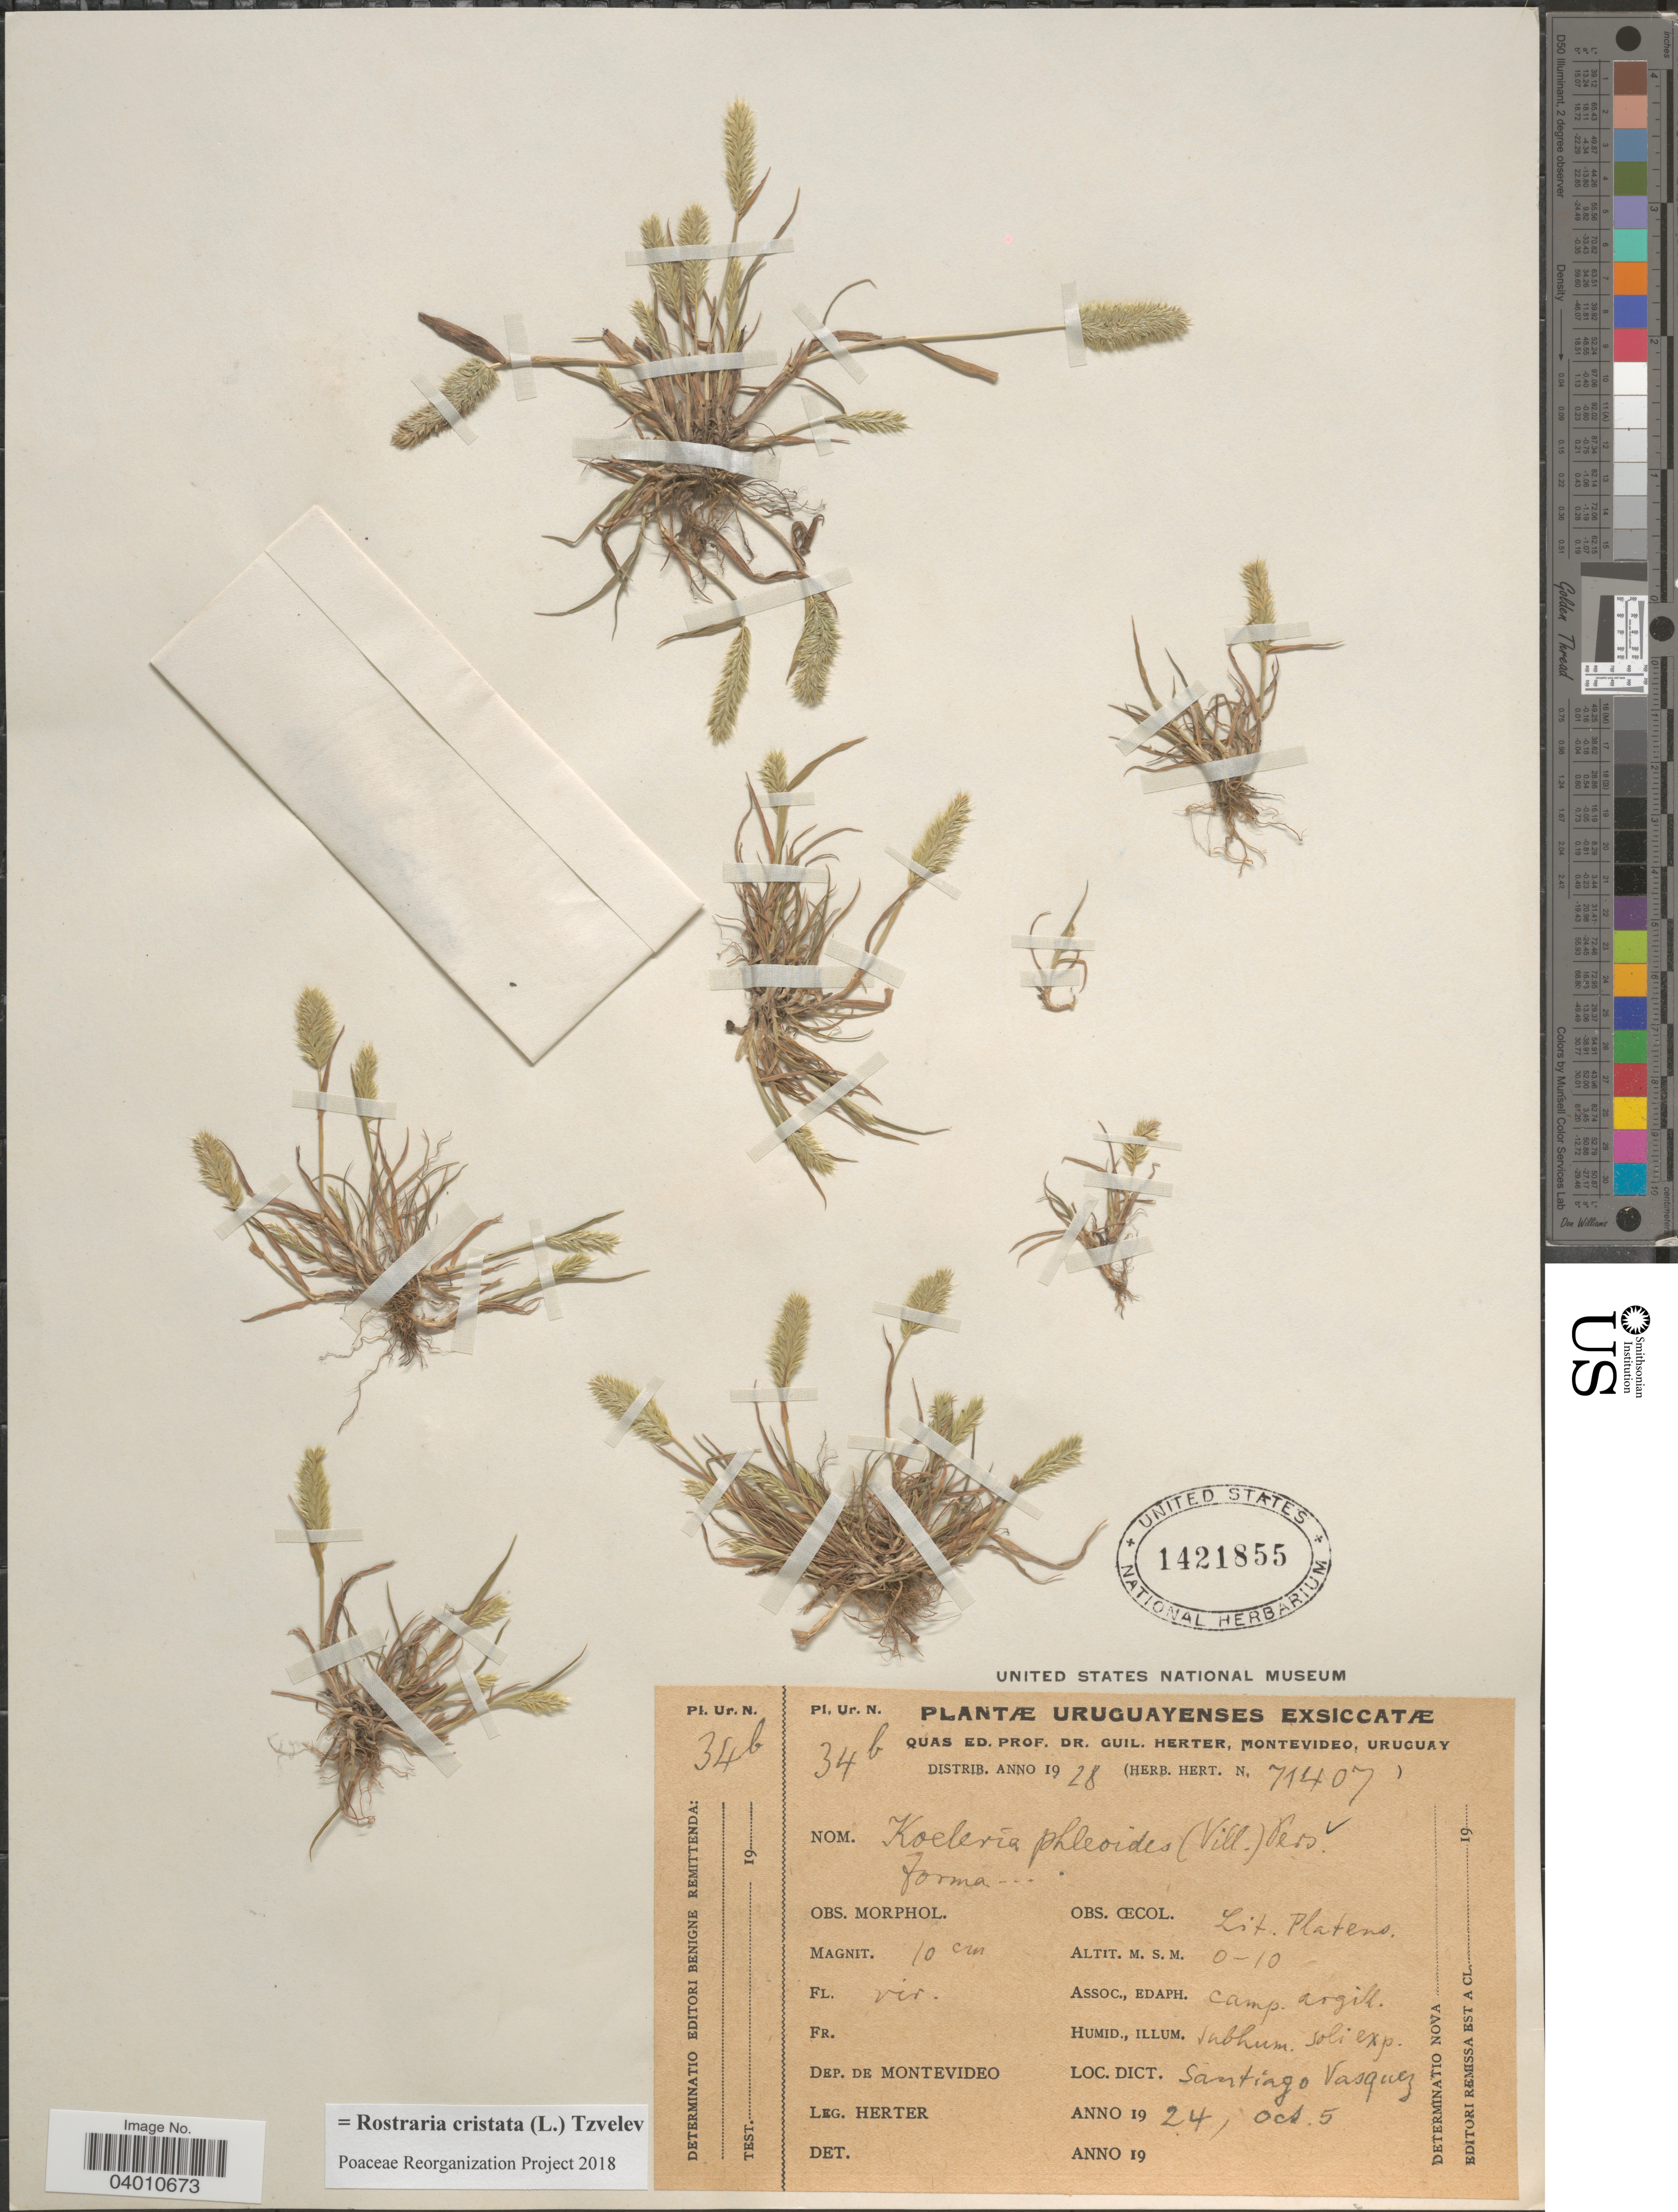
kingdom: Plantae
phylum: Tracheophyta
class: Liliopsida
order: Poales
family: Poaceae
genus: Rostraria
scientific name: Rostraria cristata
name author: (L.) Tzvelev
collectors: G. Herter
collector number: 34b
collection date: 1924-10-05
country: Uruguay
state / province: Montevideo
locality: Dep. de Montevideo. Santiago Vasquez.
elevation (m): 0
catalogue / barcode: US 1421855